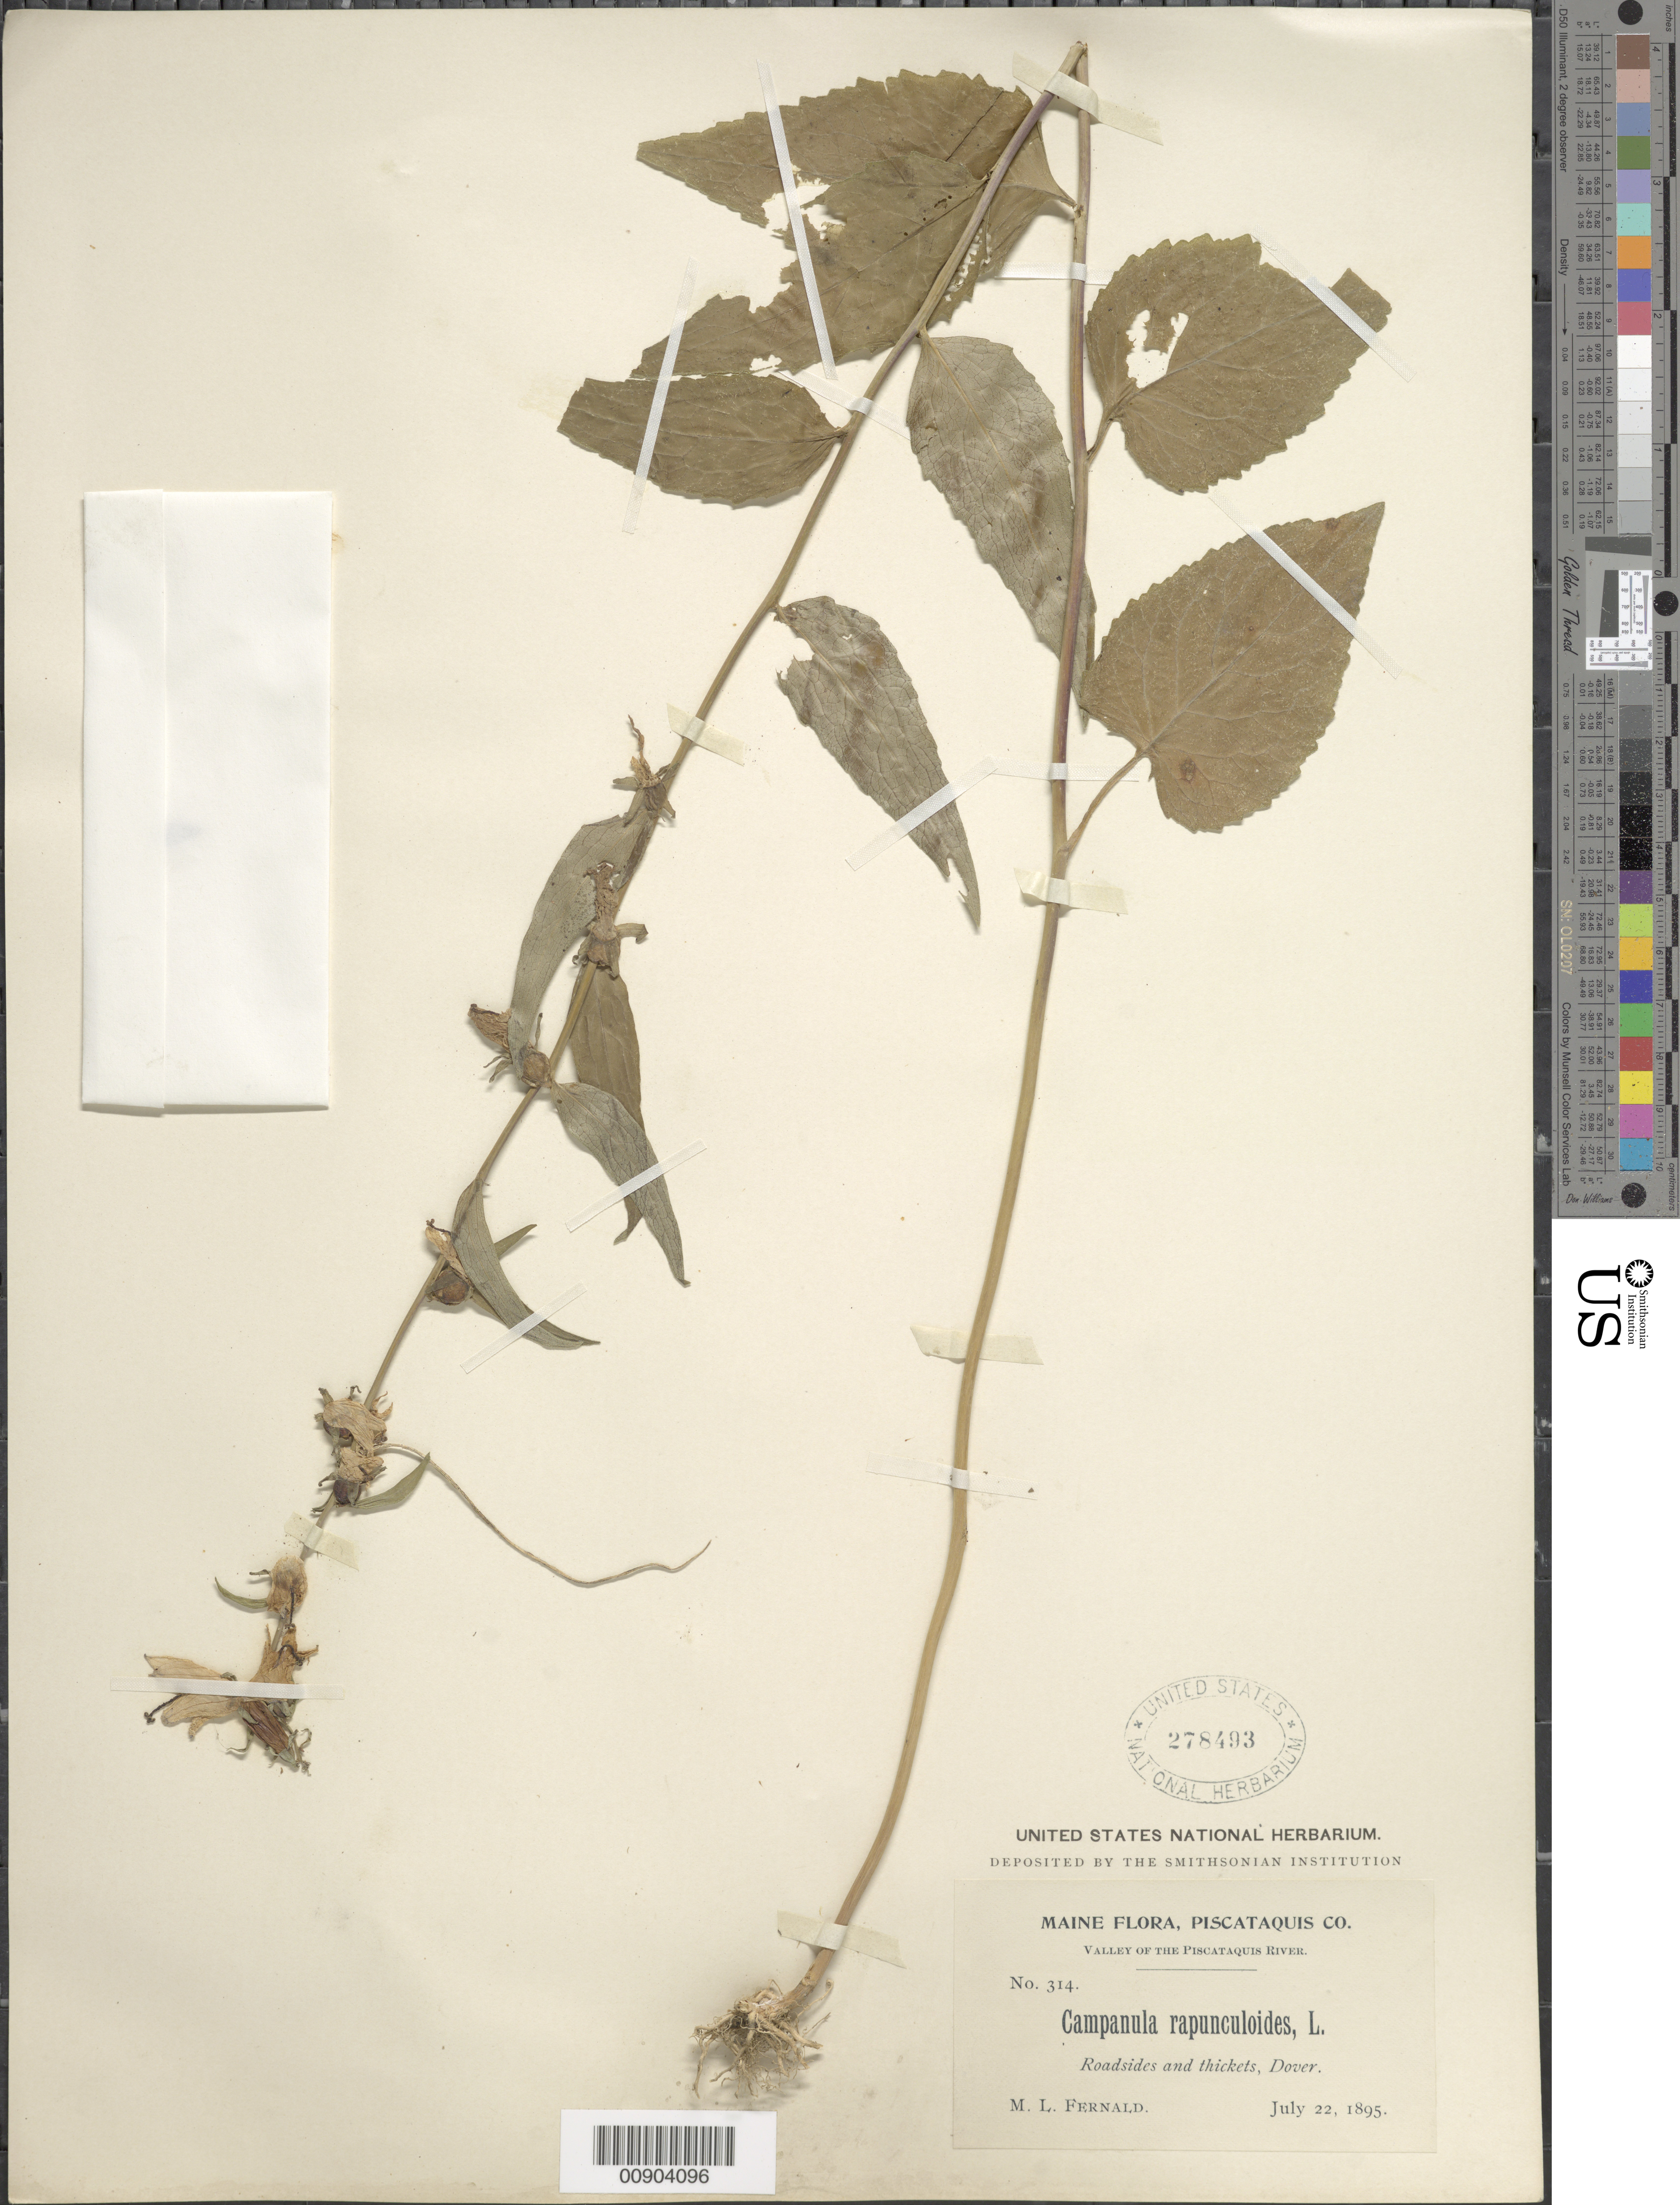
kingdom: Plantae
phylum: Tracheophyta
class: Magnoliopsida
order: Asterales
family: Campanulaceae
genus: Campanula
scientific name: Campanula rapunculoides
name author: L.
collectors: M. L. Fernald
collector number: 314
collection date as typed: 22 Jul 1895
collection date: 1895-07-22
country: United States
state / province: Maine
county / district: Piscataquis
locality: Dover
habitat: Roadside and thickets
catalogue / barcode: US 278493